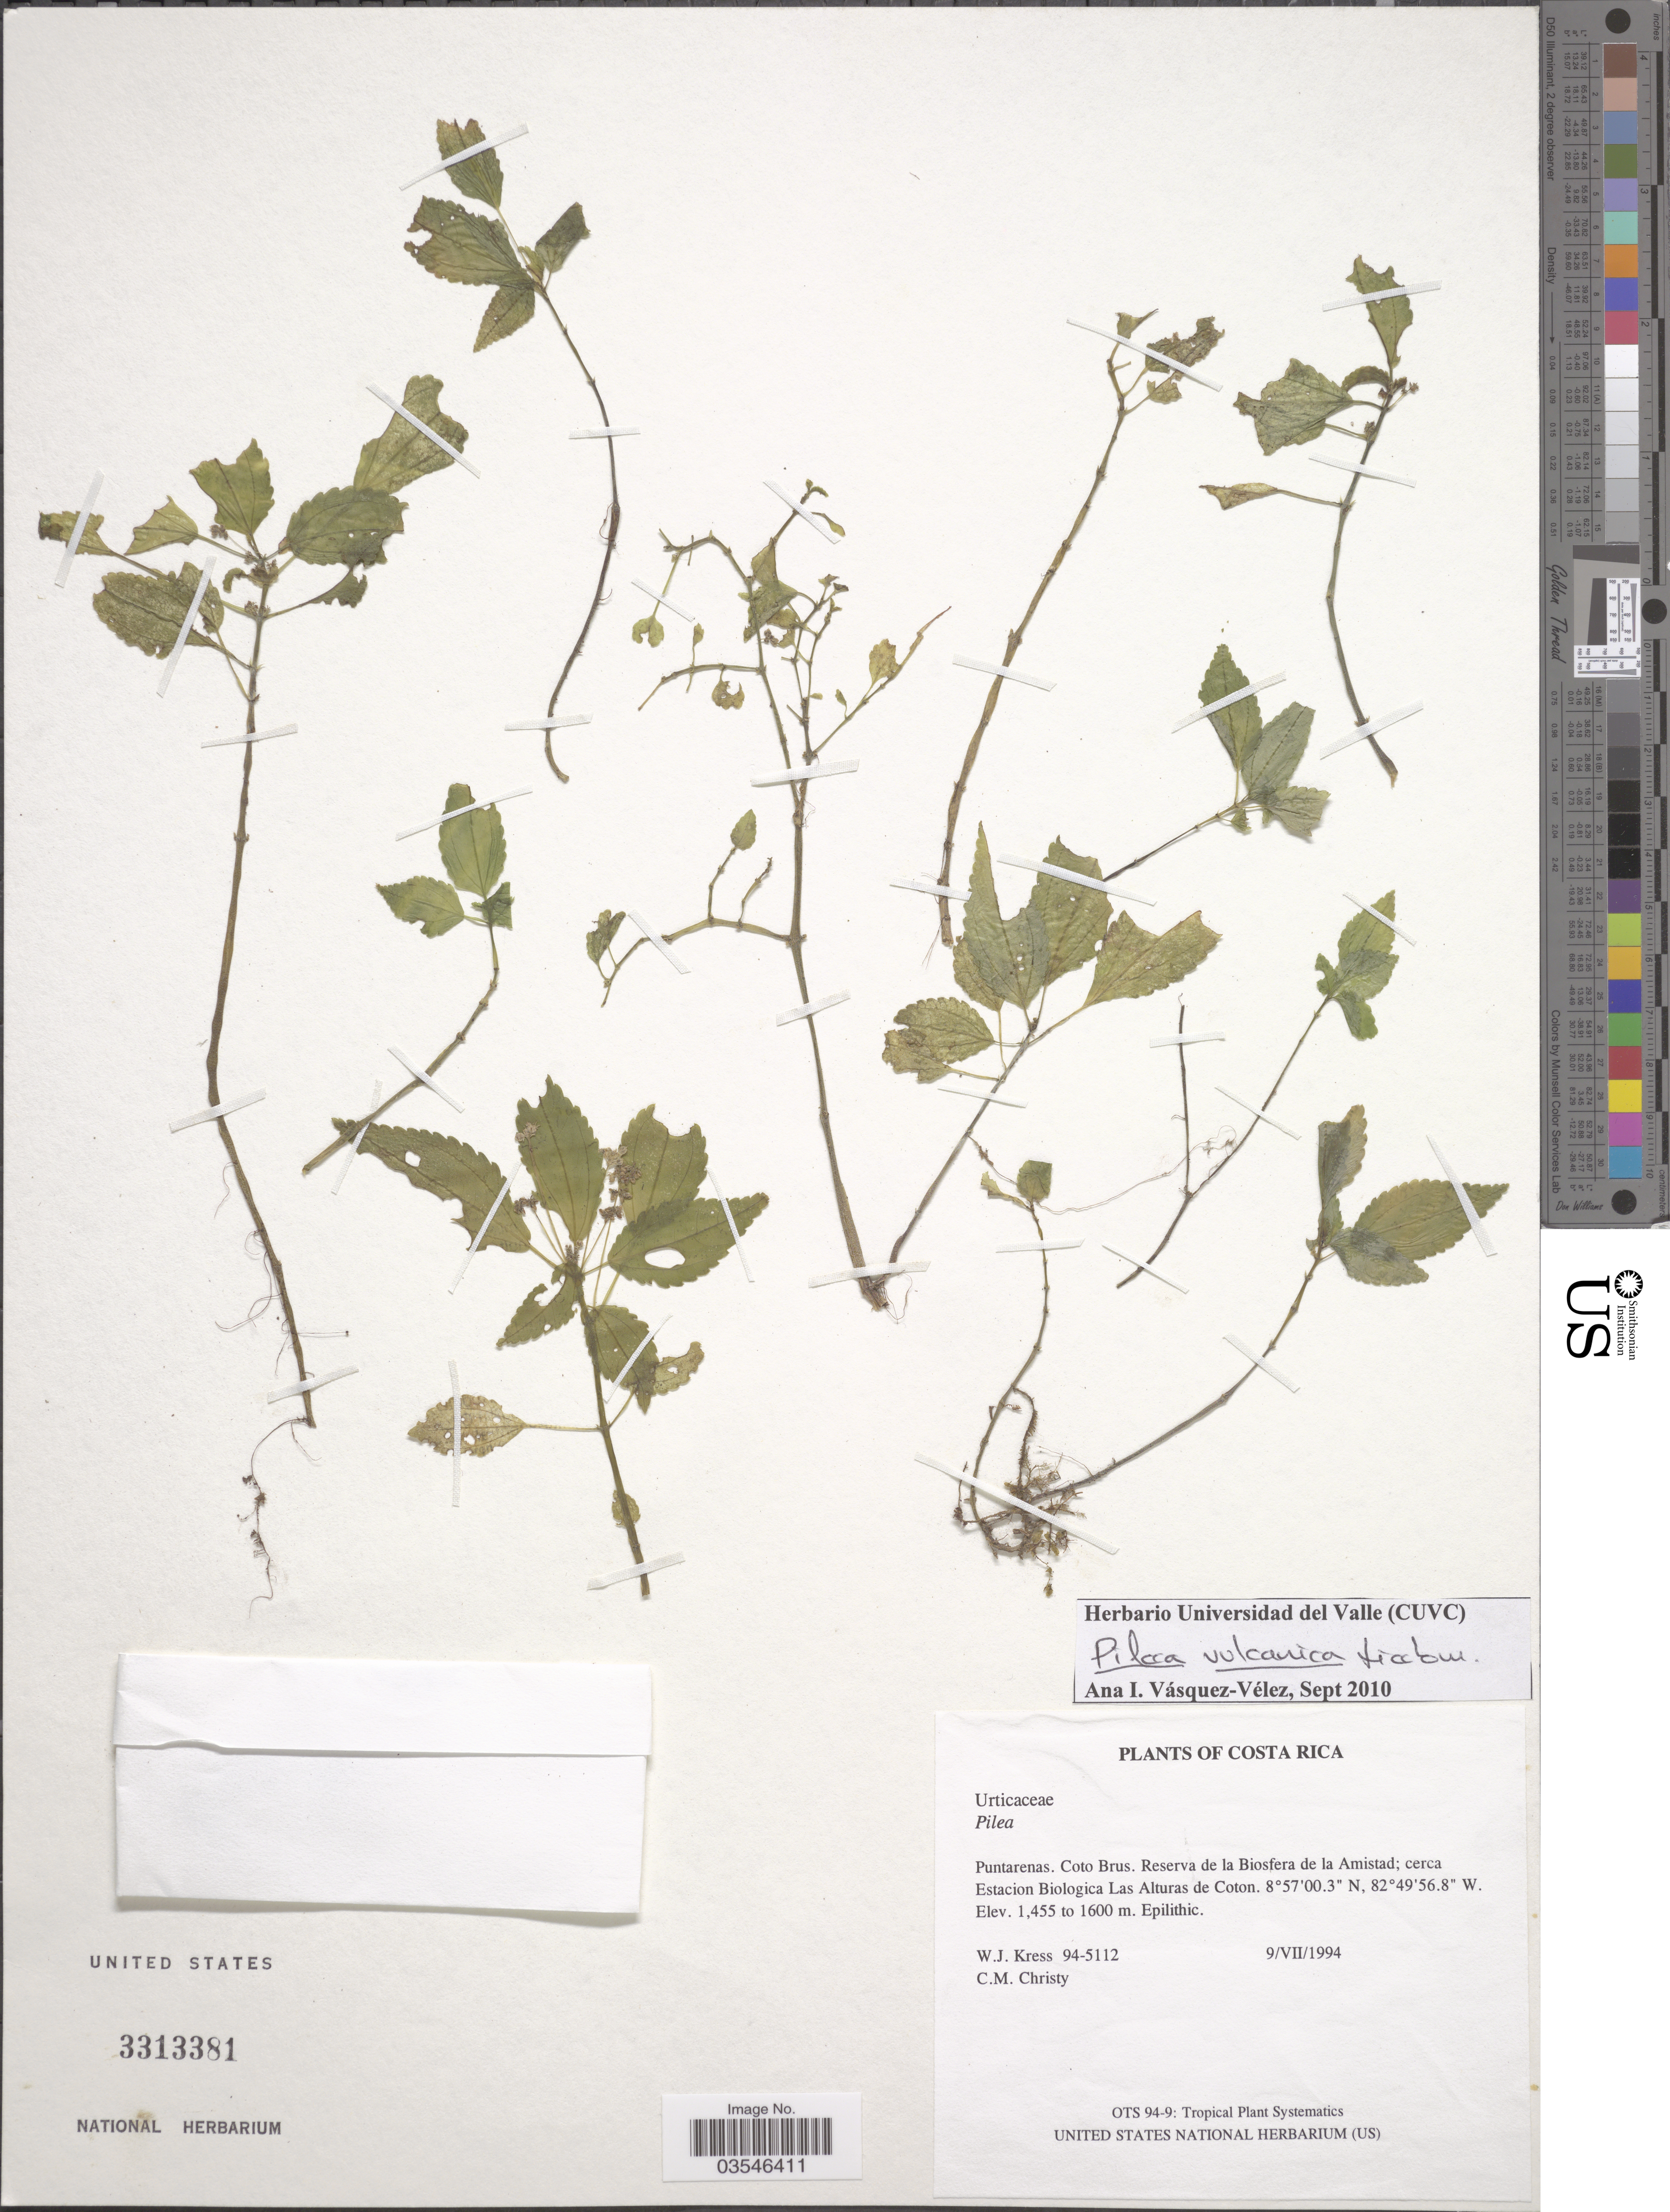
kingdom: Plantae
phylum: Tracheophyta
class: Magnoliopsida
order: Rosales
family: Urticaceae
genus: Pilea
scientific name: Pilea vulcanica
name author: Liebm.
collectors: W. J. Kress & C. M. Christy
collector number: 94-5112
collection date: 1994-07-09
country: Costa Rica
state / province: Puntarenas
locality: Coto Brus. Reserva de la Biosfera de la Amistad; cerca Estacion Biologica Las Alturas de Coton.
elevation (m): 1455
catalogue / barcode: US 3313381